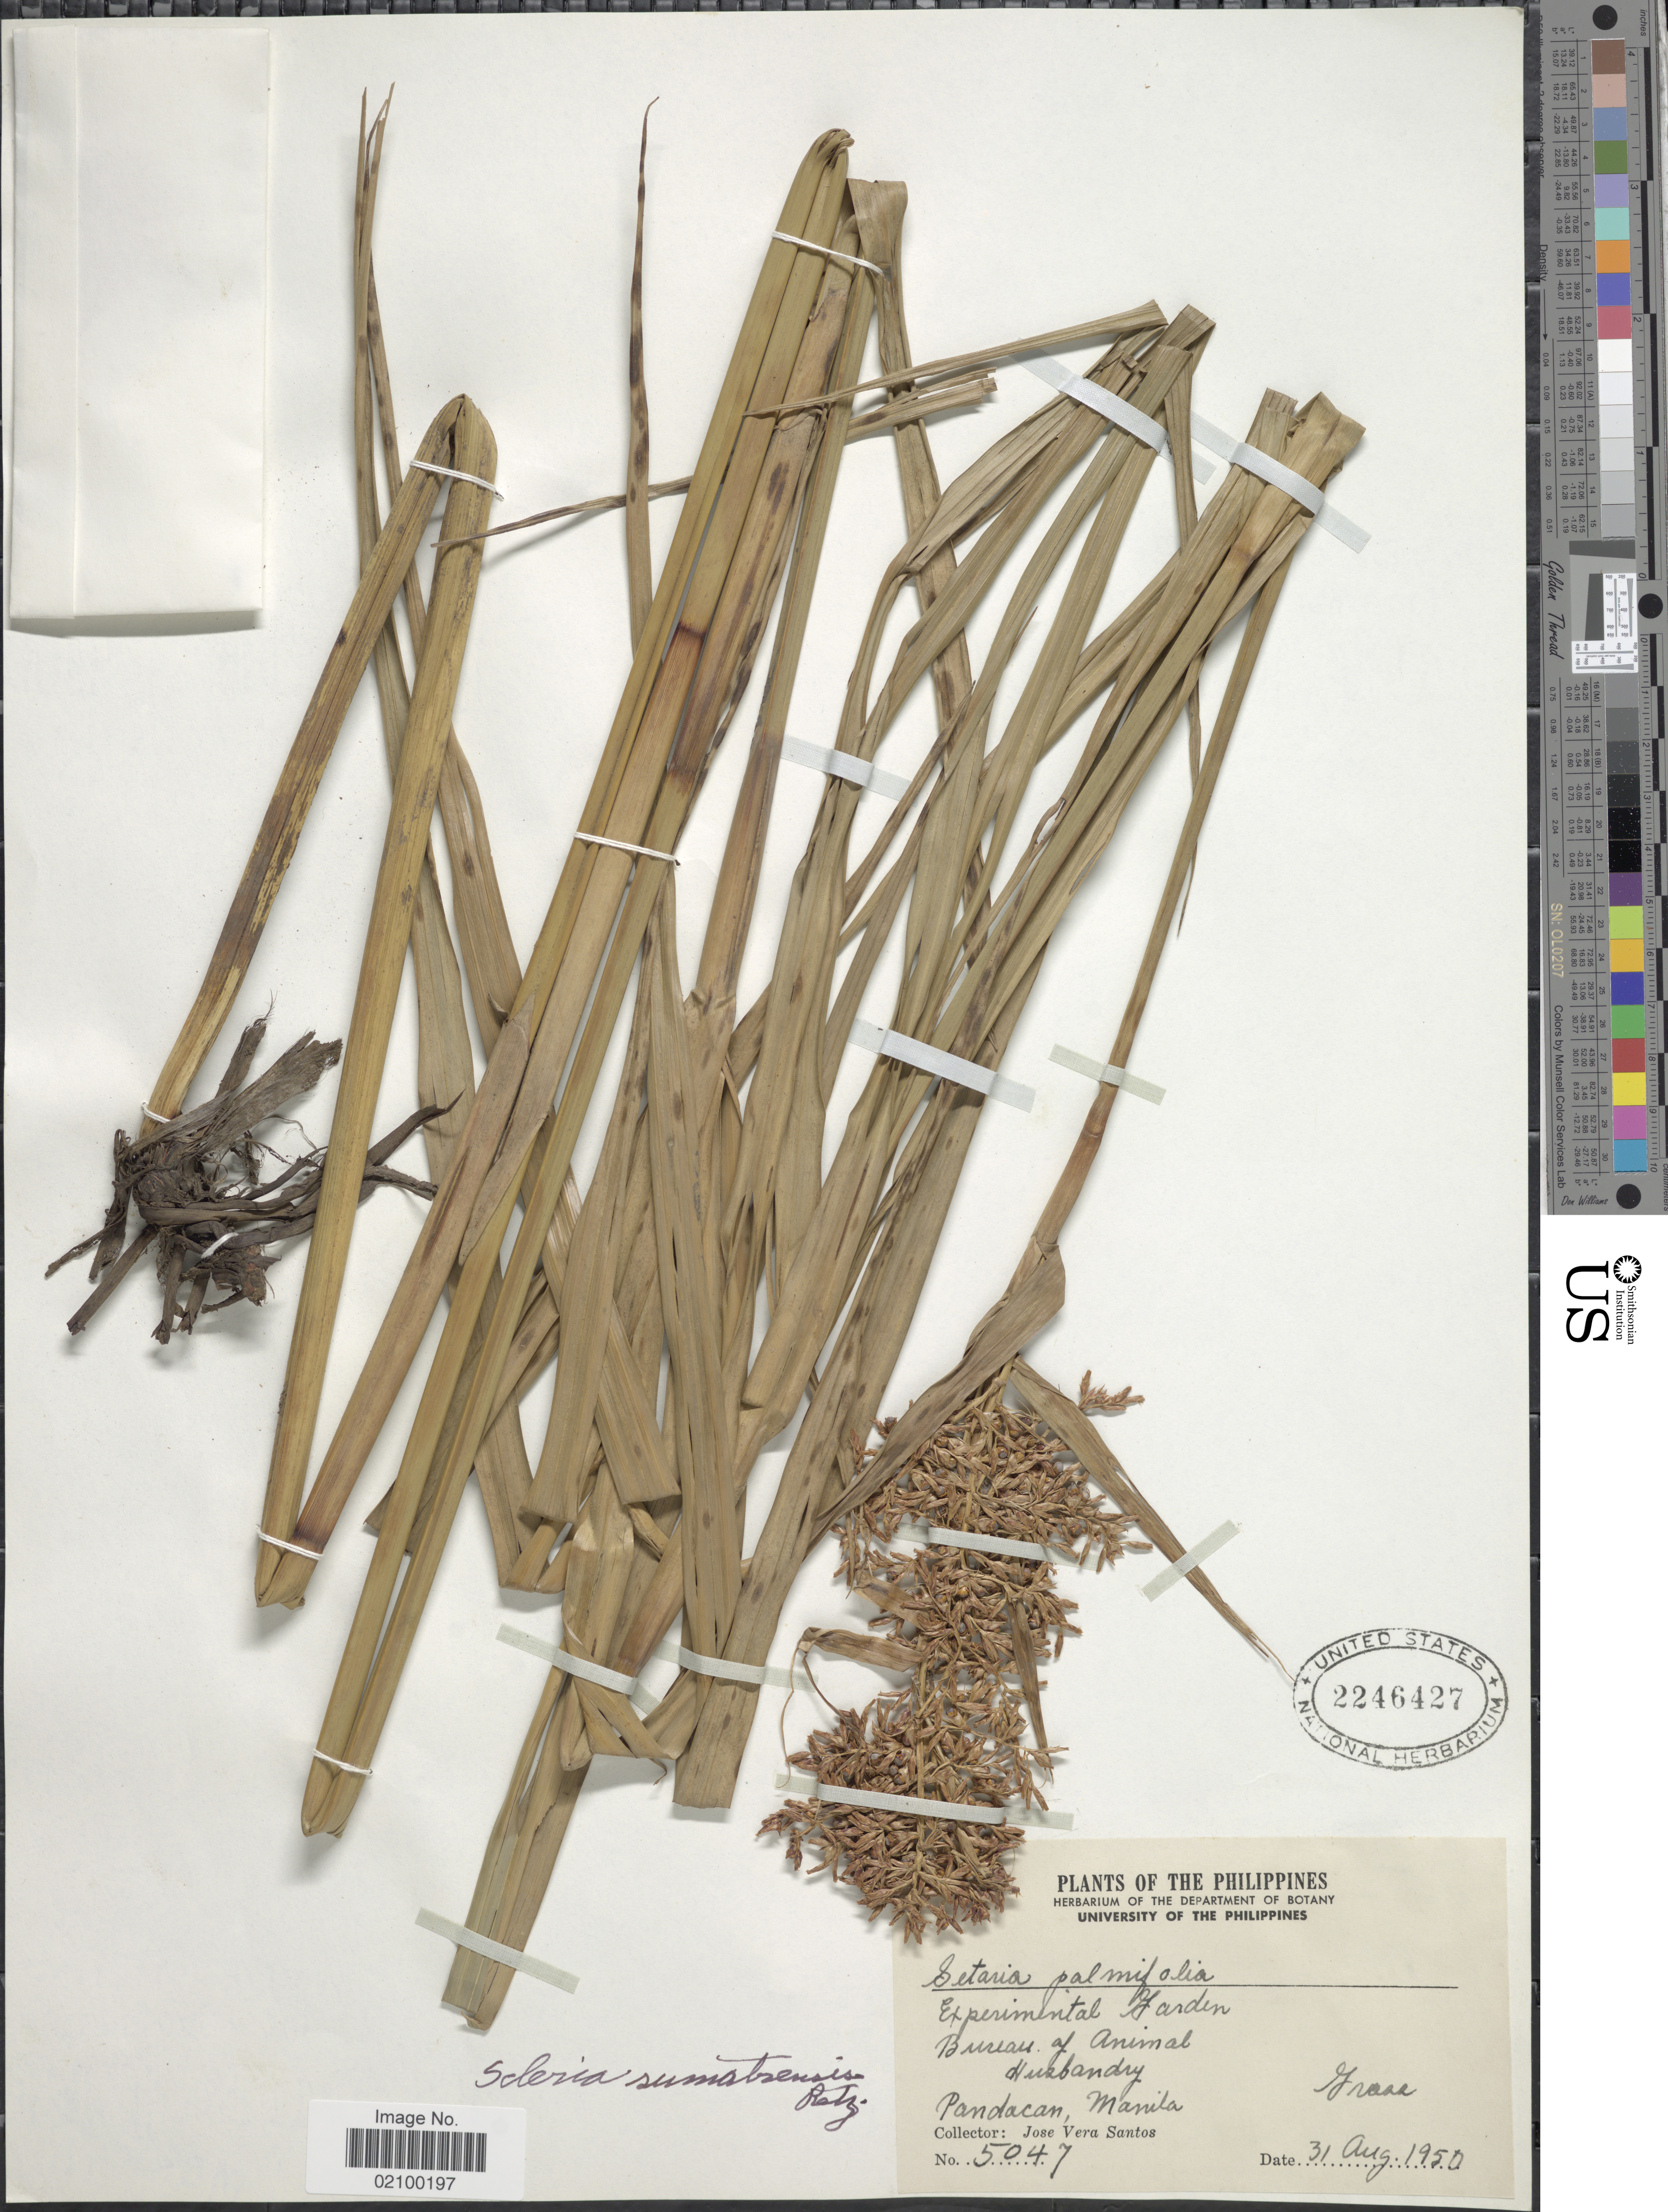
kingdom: Plantae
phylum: Tracheophyta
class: Liliopsida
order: Poales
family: Cyperaceae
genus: Scleria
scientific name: Scleria sumatrensis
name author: Retz.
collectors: J. V. Santos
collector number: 5047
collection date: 1950-08-31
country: Philippines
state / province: National Capital Region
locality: Experimental Garden, Bureau of Animal Husbandry, Pandacan, Manila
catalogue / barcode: US 2246427